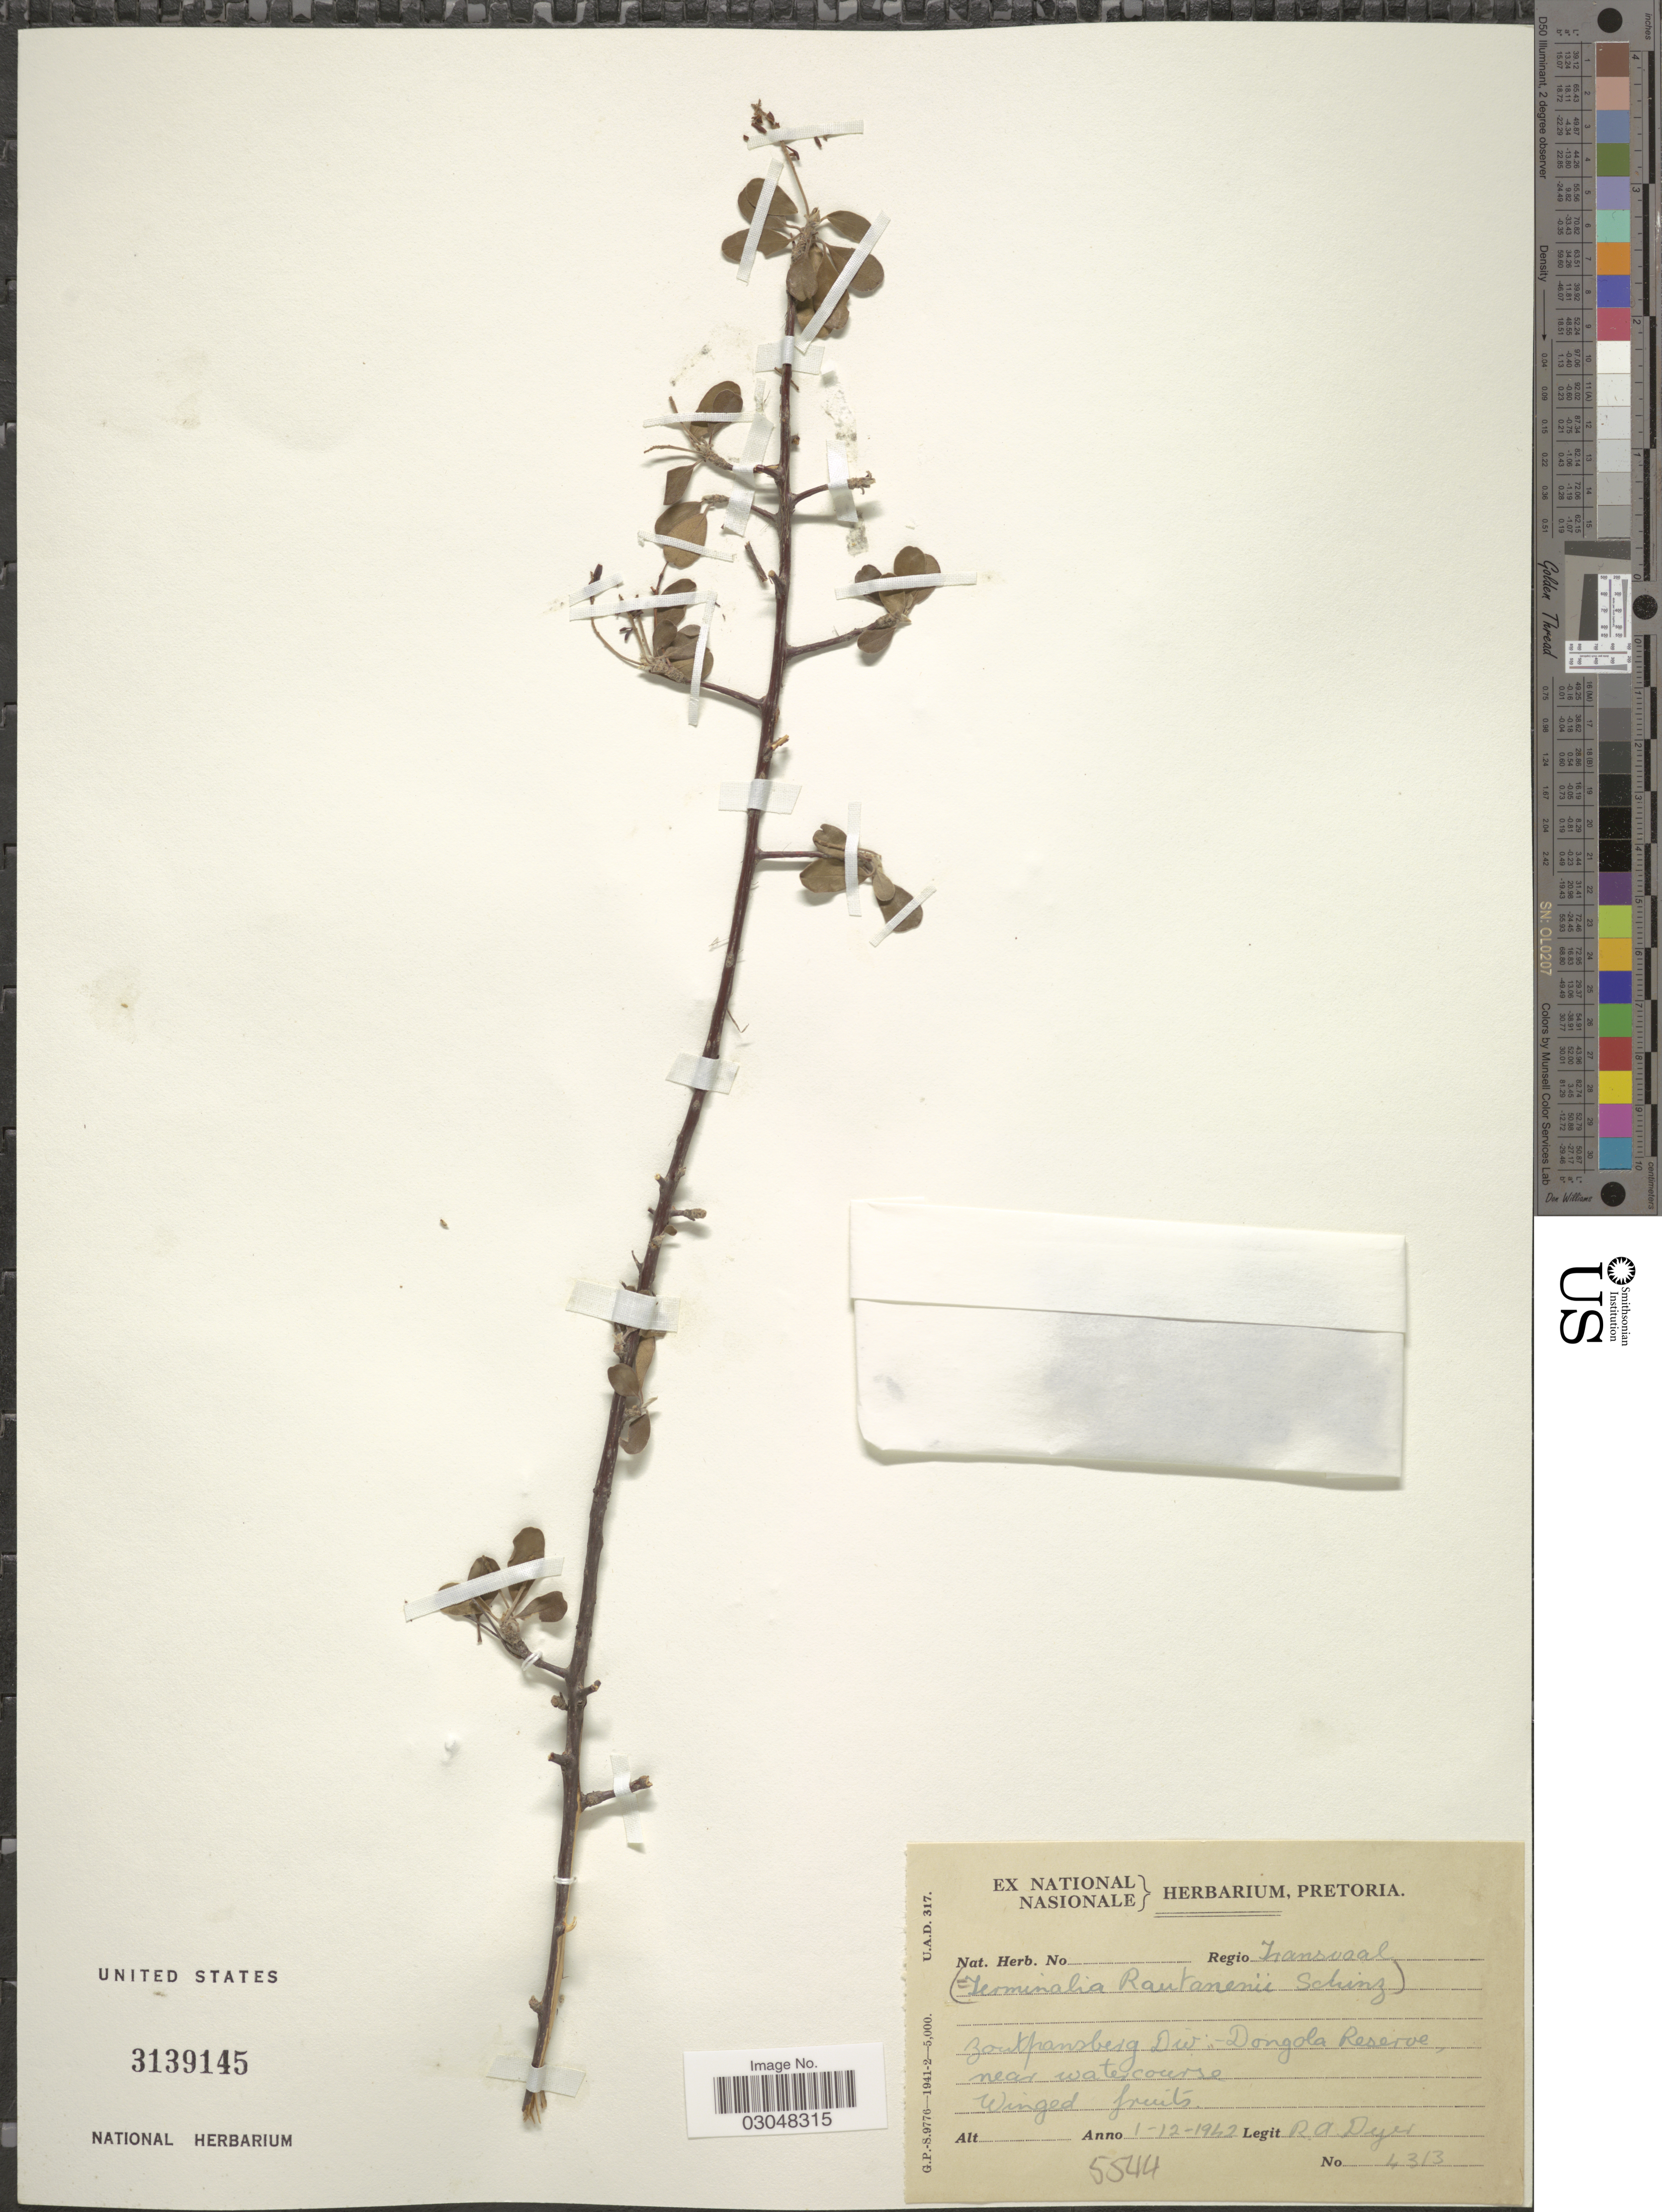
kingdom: Plantae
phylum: Tracheophyta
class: Magnoliopsida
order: Myrtales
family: Combretaceae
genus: Terminalia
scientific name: Terminalia rautanenii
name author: Schinz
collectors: R. A. Dyer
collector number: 4313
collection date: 1942-12-01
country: South Africa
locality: Regio Transvaal. Zoutpansberg Div.-Dongola Reserve, near watercourse.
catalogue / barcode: US 3139145